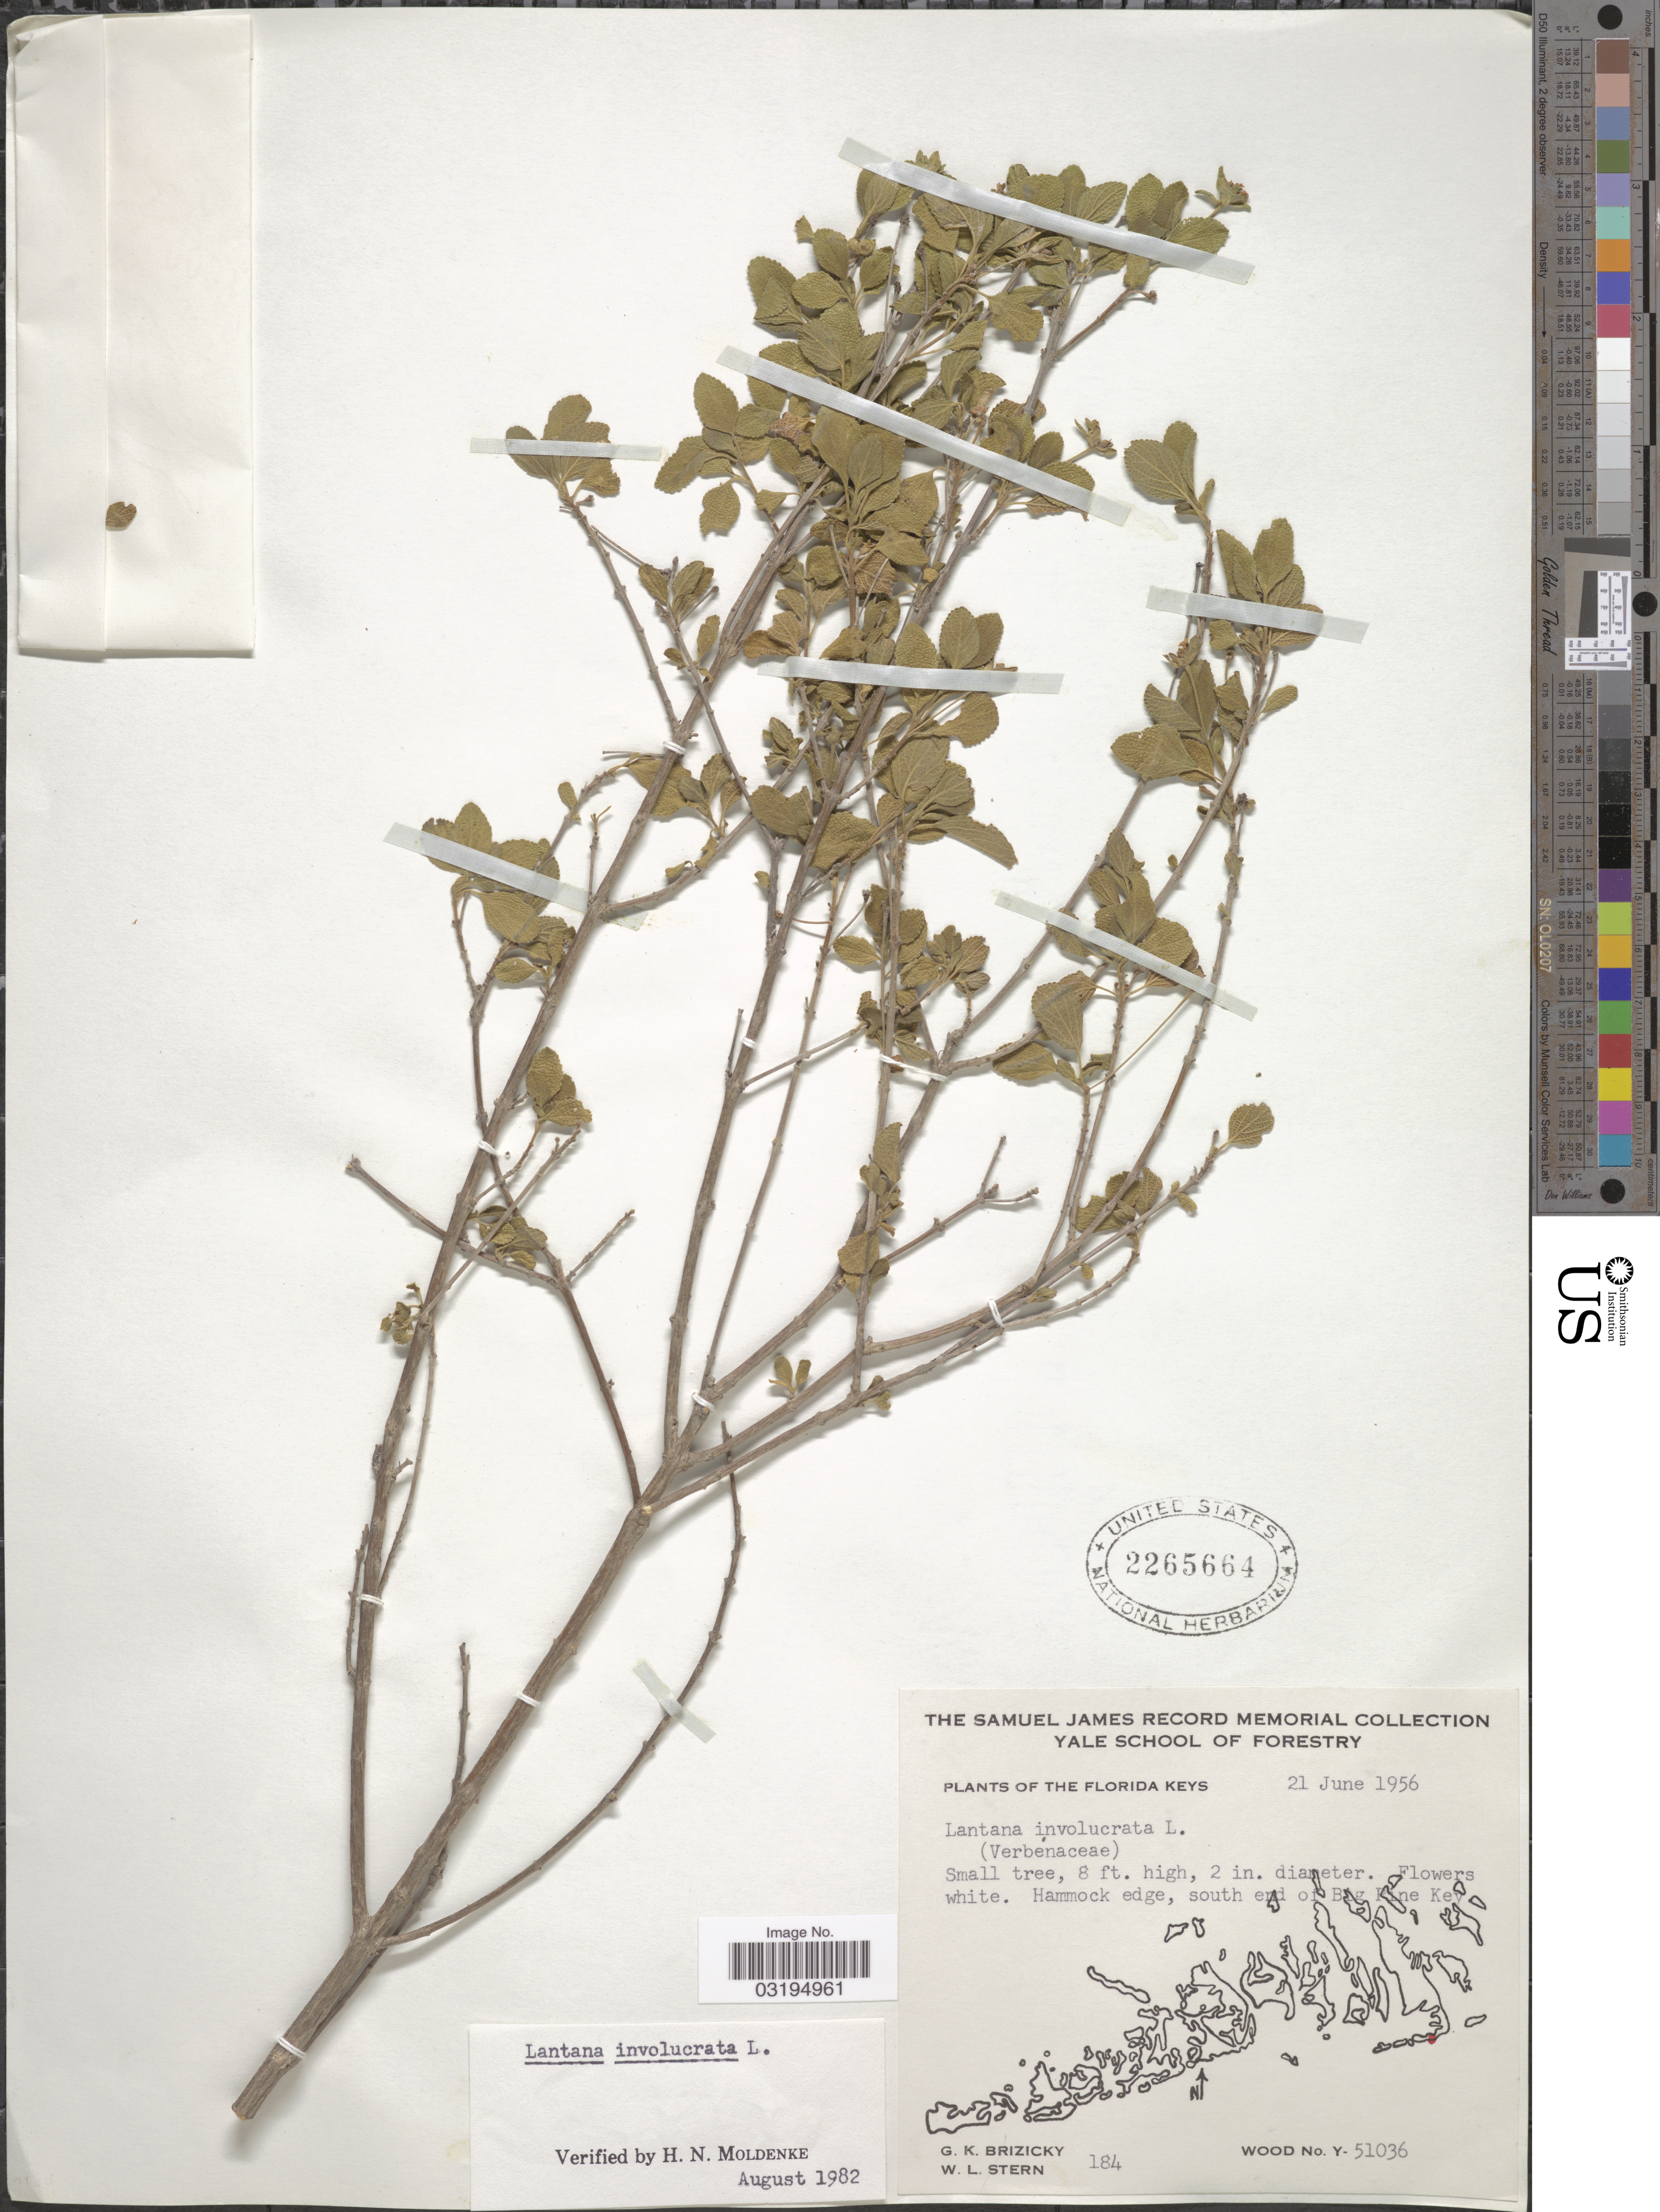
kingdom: Plantae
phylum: Tracheophyta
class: Magnoliopsida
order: Lamiales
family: Verbenaceae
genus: Lantana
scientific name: Lantana involucrata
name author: L.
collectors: G. K. Brizicky & W. L. Stern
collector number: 184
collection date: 1956-06-21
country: United States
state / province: Florida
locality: The Florida Keys, Hammock edge, south end of Big Pine Key.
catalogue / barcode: US 2265664